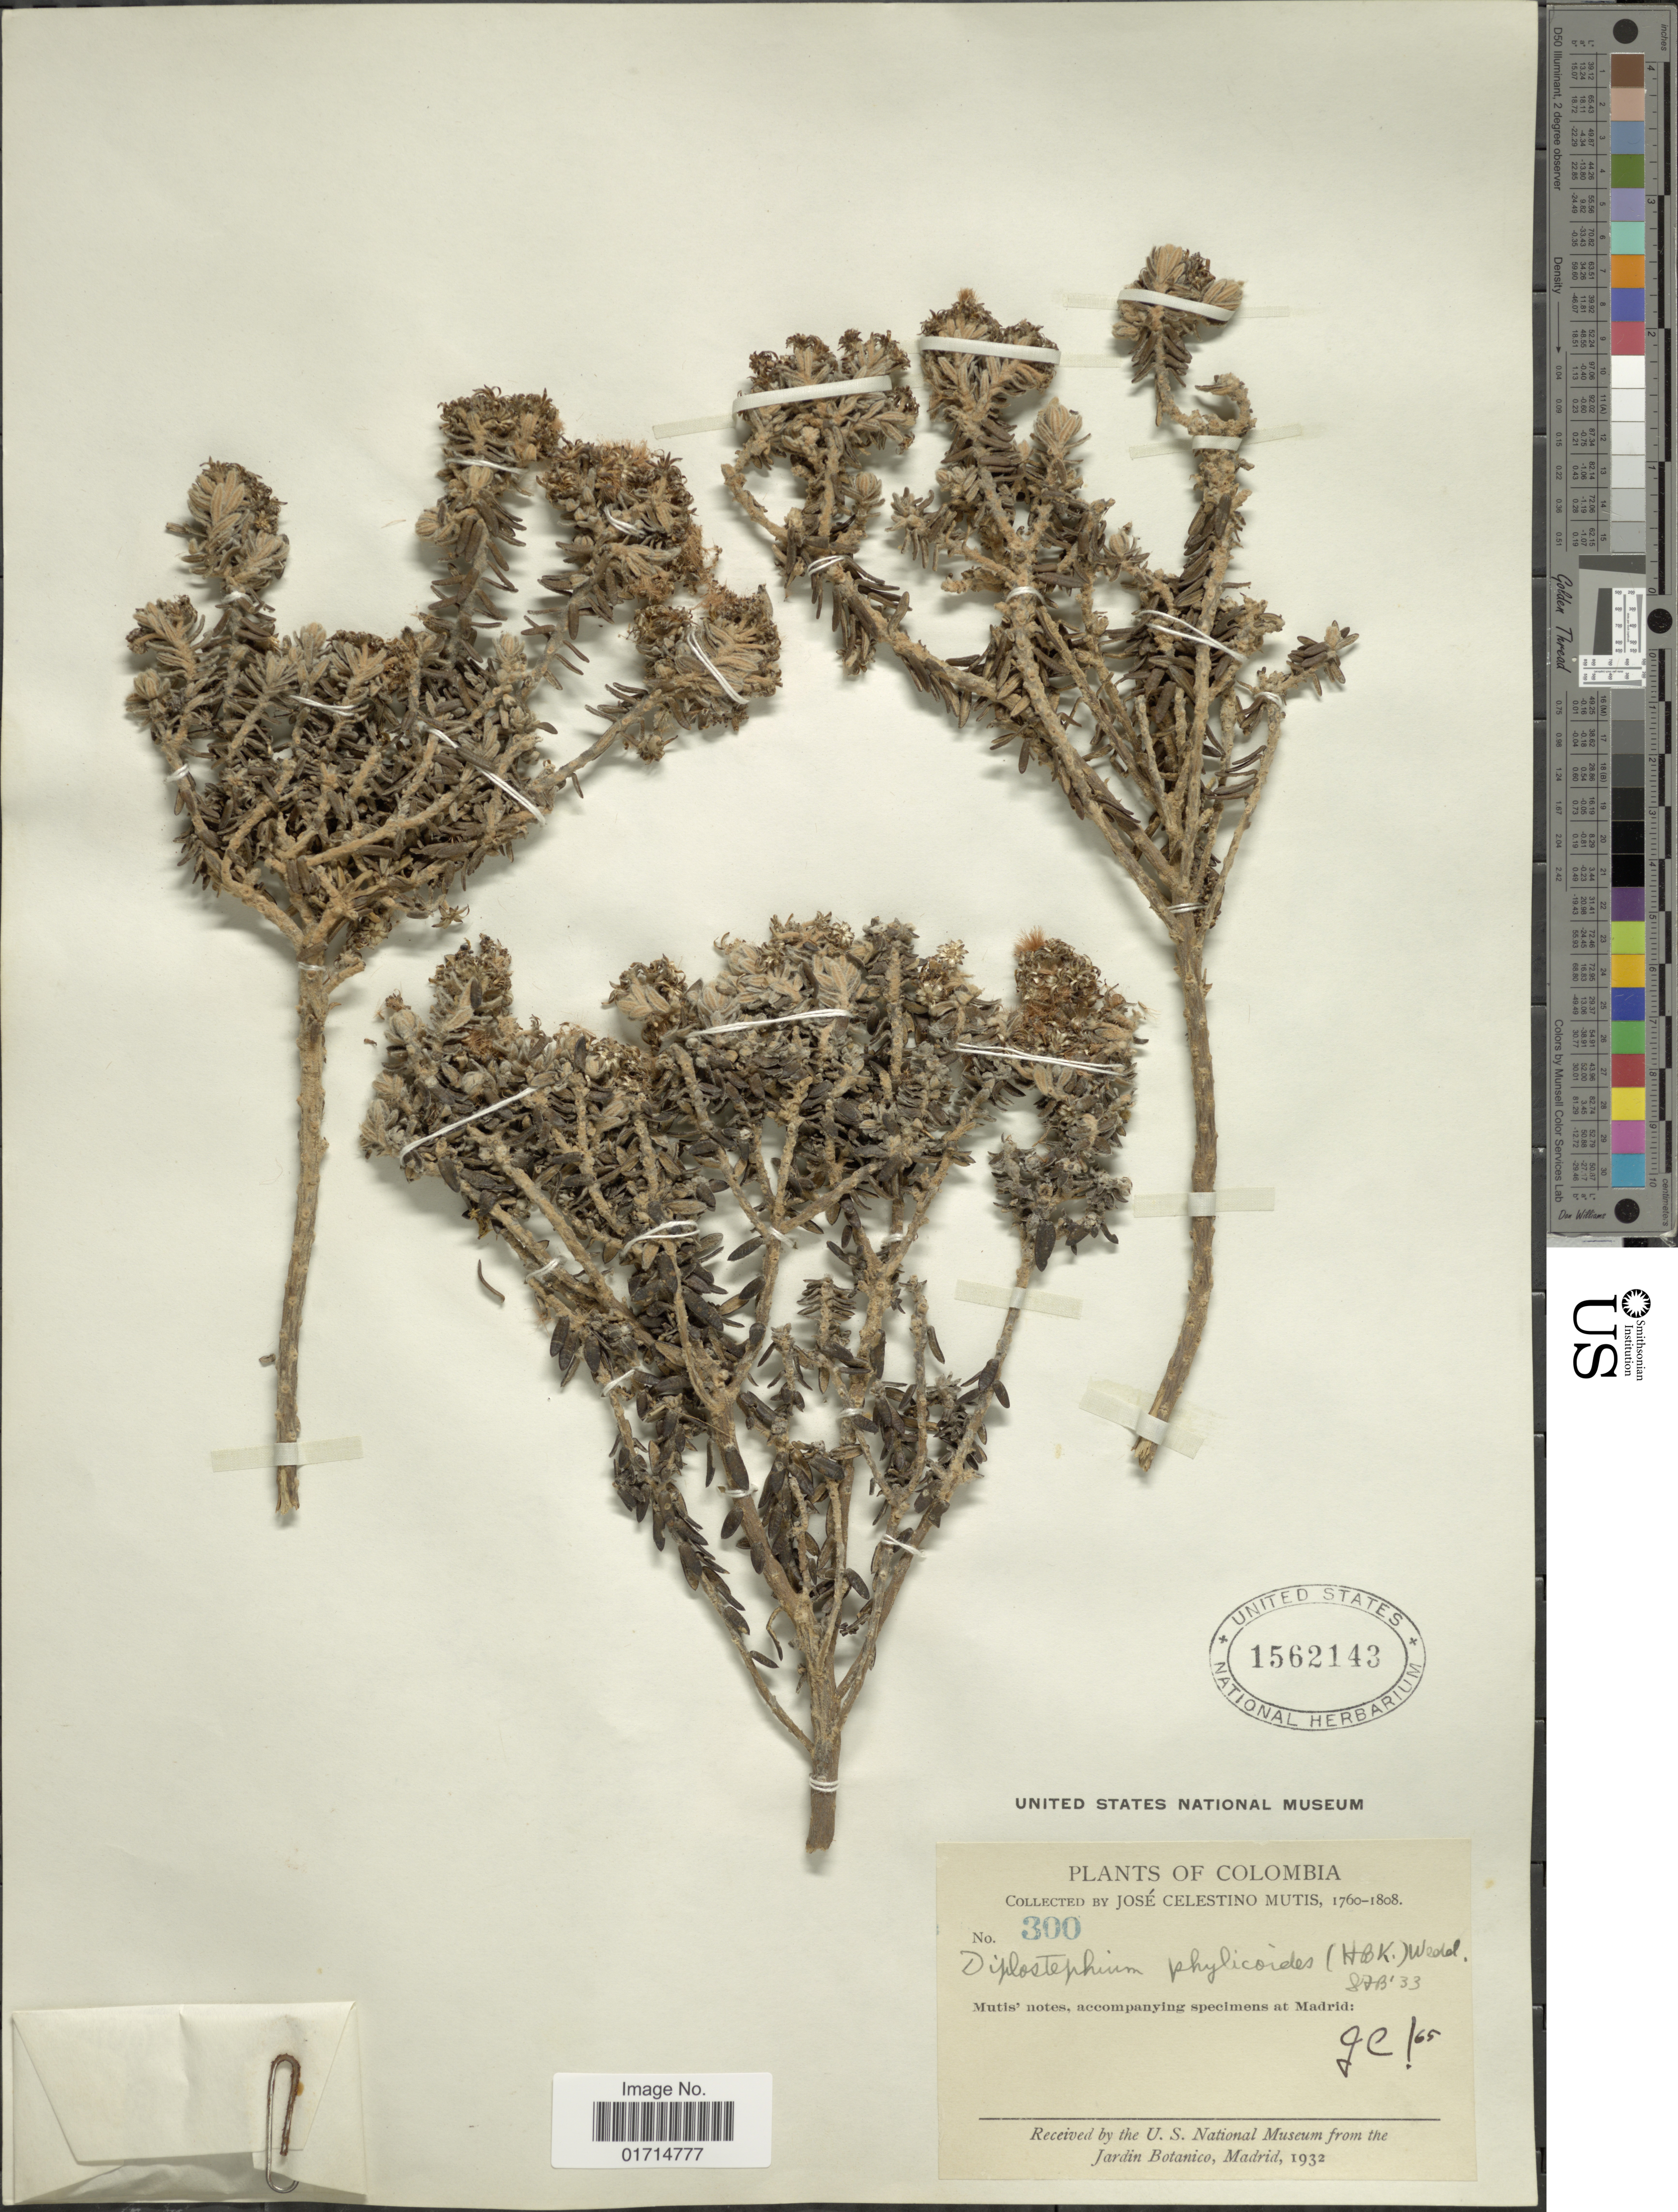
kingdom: Plantae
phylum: Tracheophyta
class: Magnoliopsida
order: Asterales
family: Asteraceae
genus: Diplostephium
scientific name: Diplostephium phylicoides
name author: (Kunth) Wedd.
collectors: J. C. B. Mutis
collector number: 300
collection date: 1760/1808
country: Colombia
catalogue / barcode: US 1562143